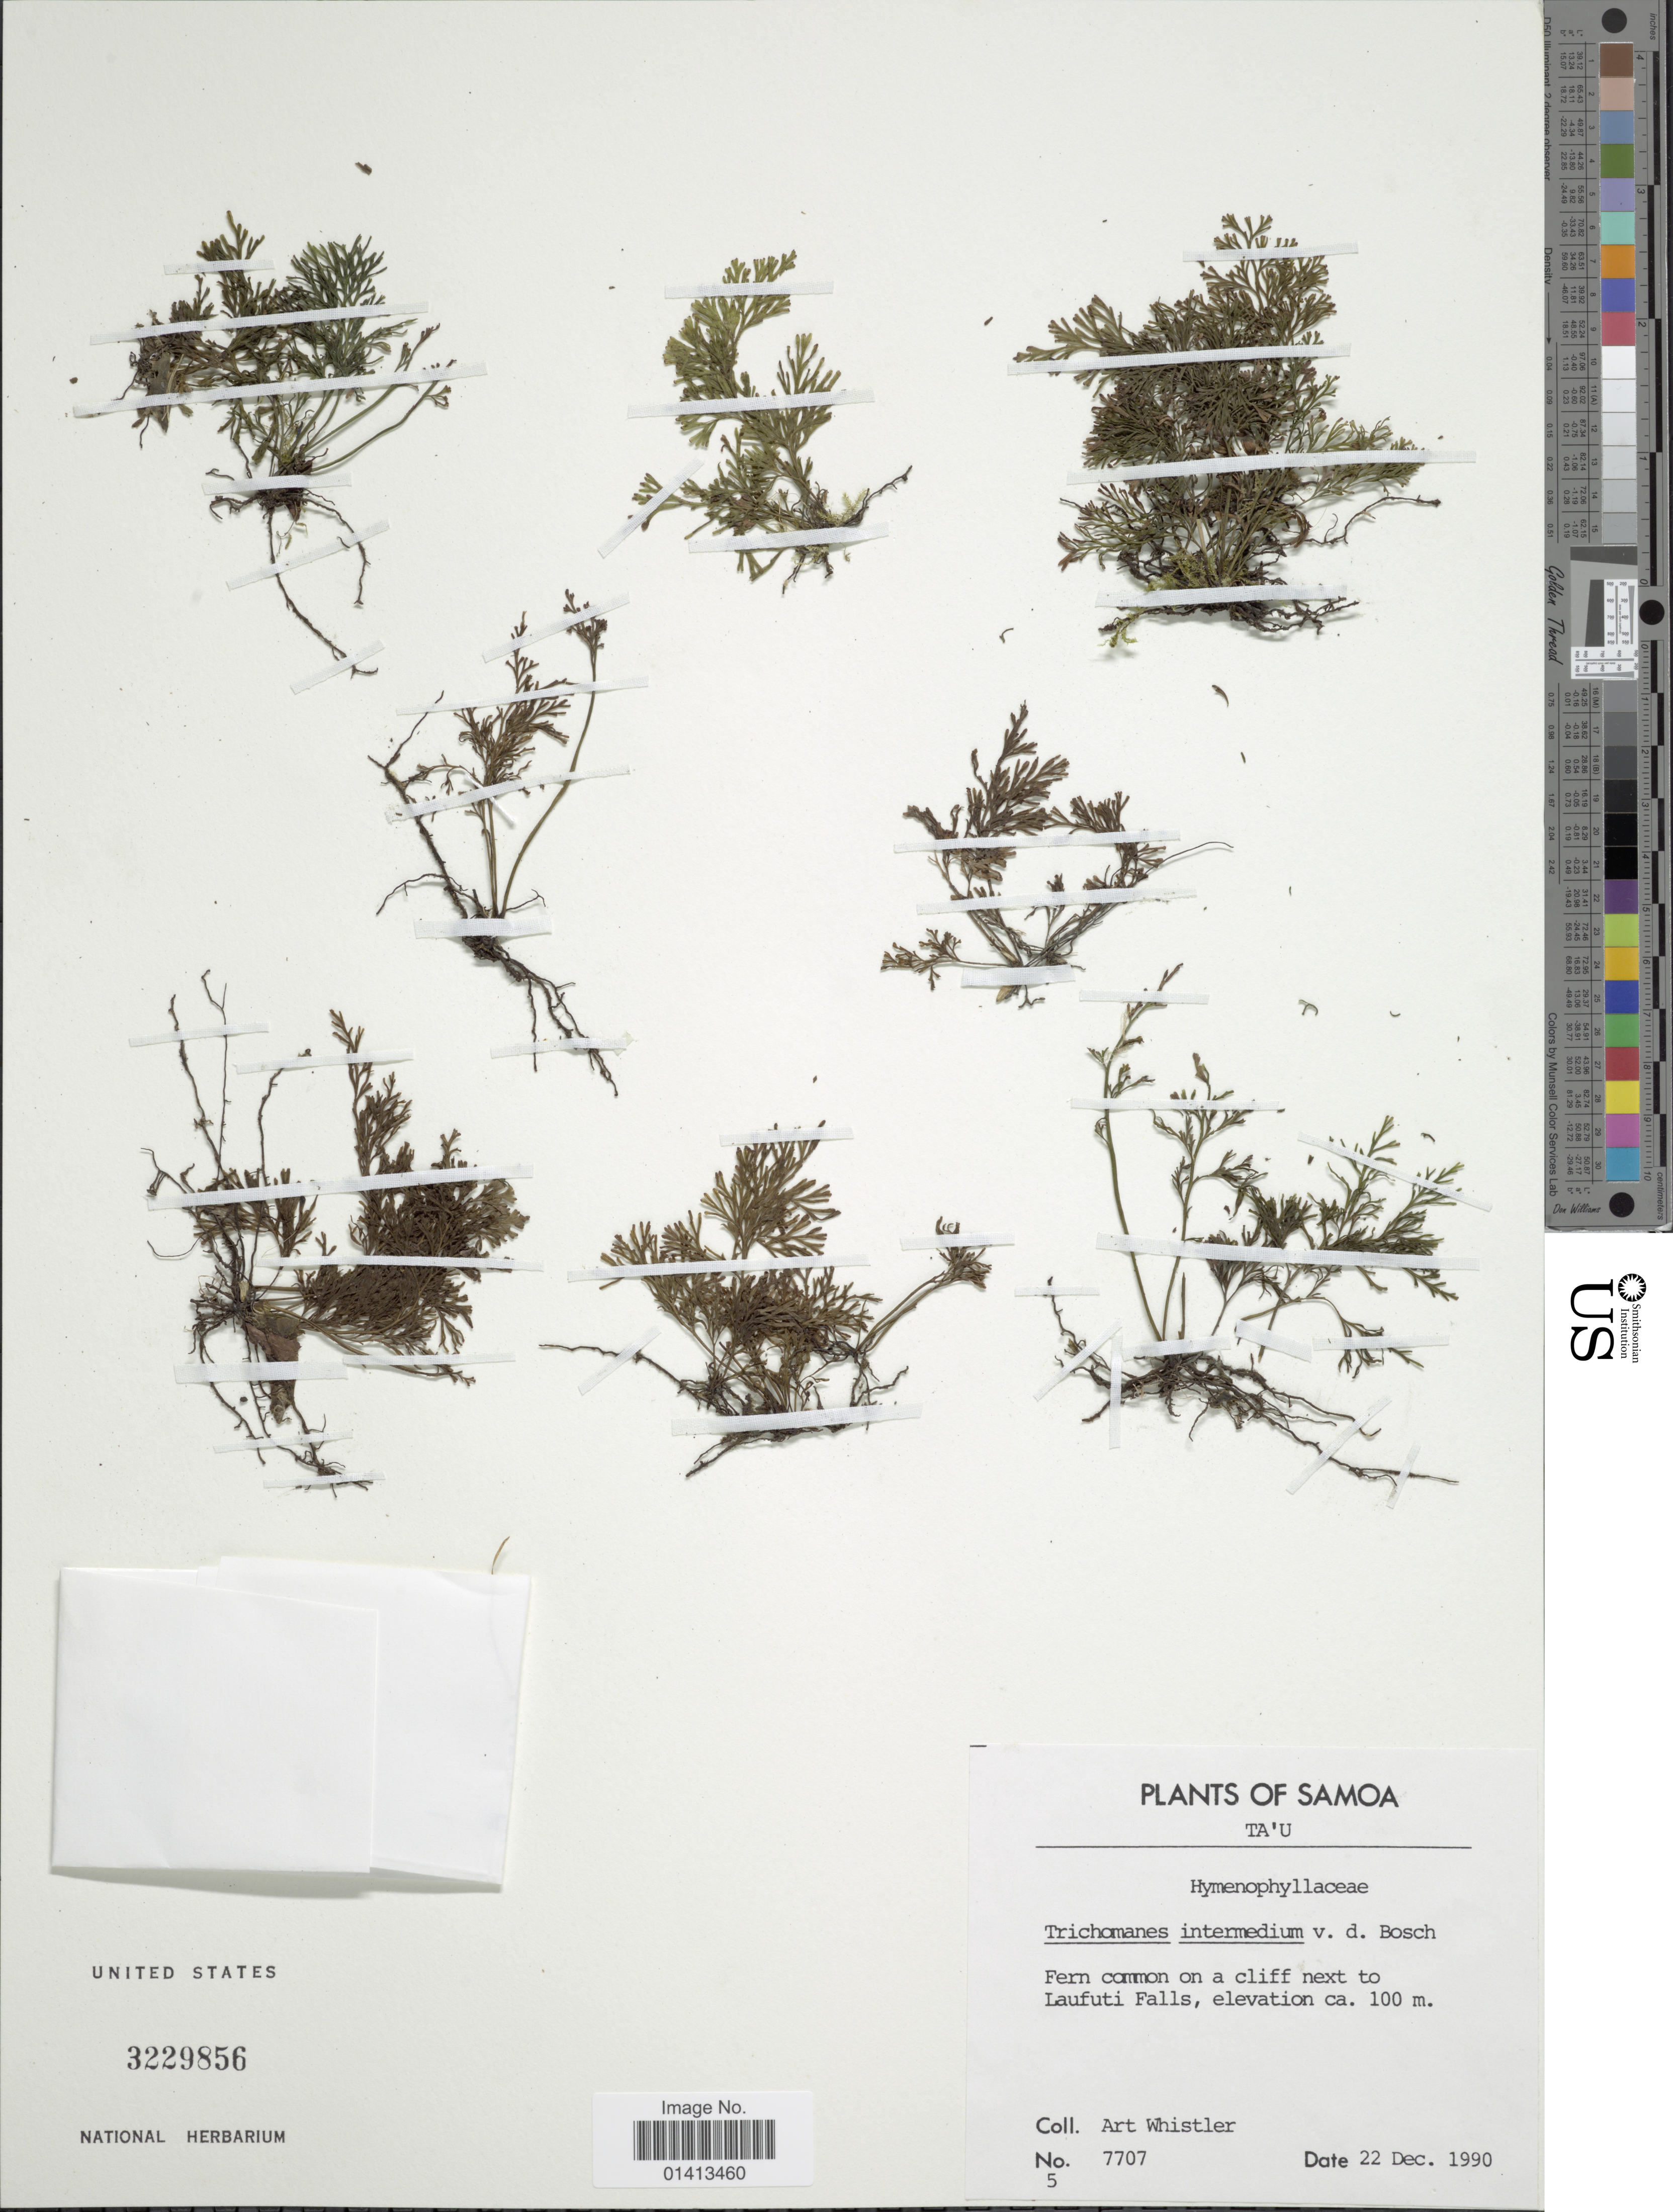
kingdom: Plantae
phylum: Tracheophyta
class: Polypodiopsida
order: Hymenophyllales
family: Hymenophyllaceae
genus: Crepidomanes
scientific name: Crepidomanes intermedium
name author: (Bosch) Ebihara & K. Iwats.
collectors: A. Whistler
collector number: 7707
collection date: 1990-12-22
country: American Samoa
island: Tutuila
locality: Ta'u Fern common on a cliff next to Laufuti Falls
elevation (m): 100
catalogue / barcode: US 3229856